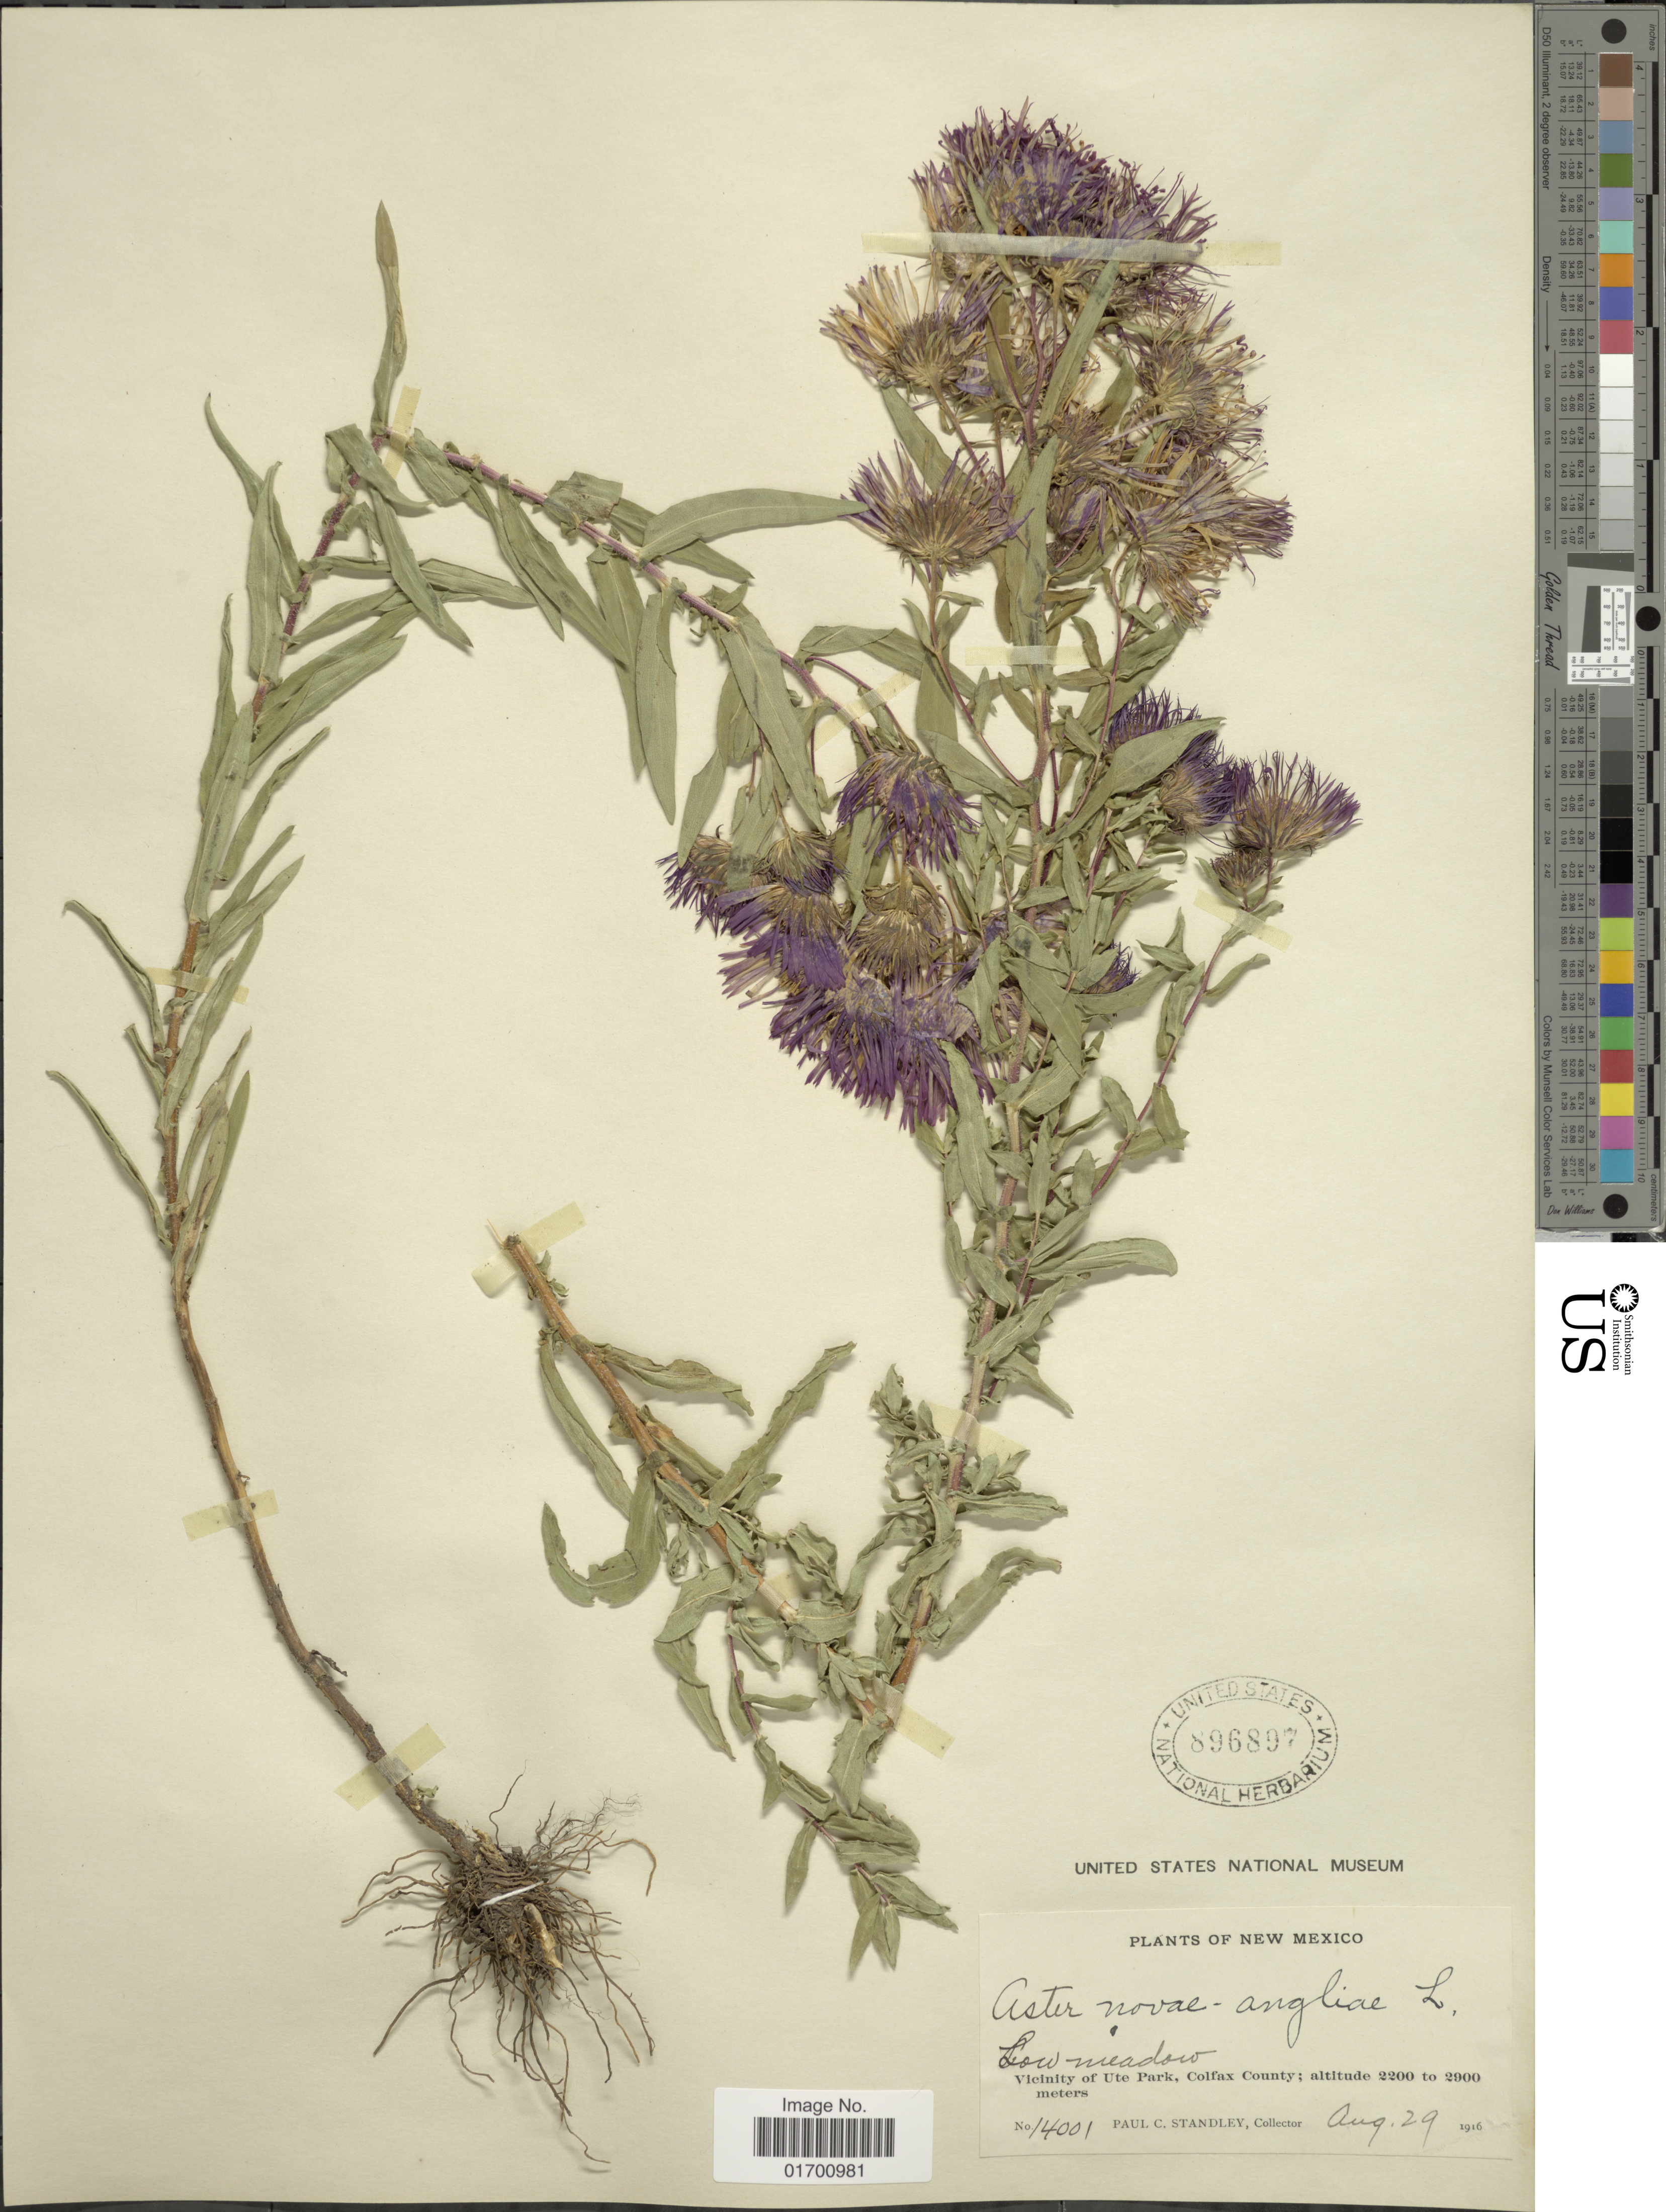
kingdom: Plantae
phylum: Tracheophyta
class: Magnoliopsida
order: Asterales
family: Asteraceae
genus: Symphyotrichum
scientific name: Symphyotrichum novae-angliae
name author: (L.) G.L. Nesom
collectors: P. C. Standley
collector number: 14001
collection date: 1916-08-29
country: United States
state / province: New Mexico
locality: Vicinity of Ute Park, Colfax County.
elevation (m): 2200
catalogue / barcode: US 896897